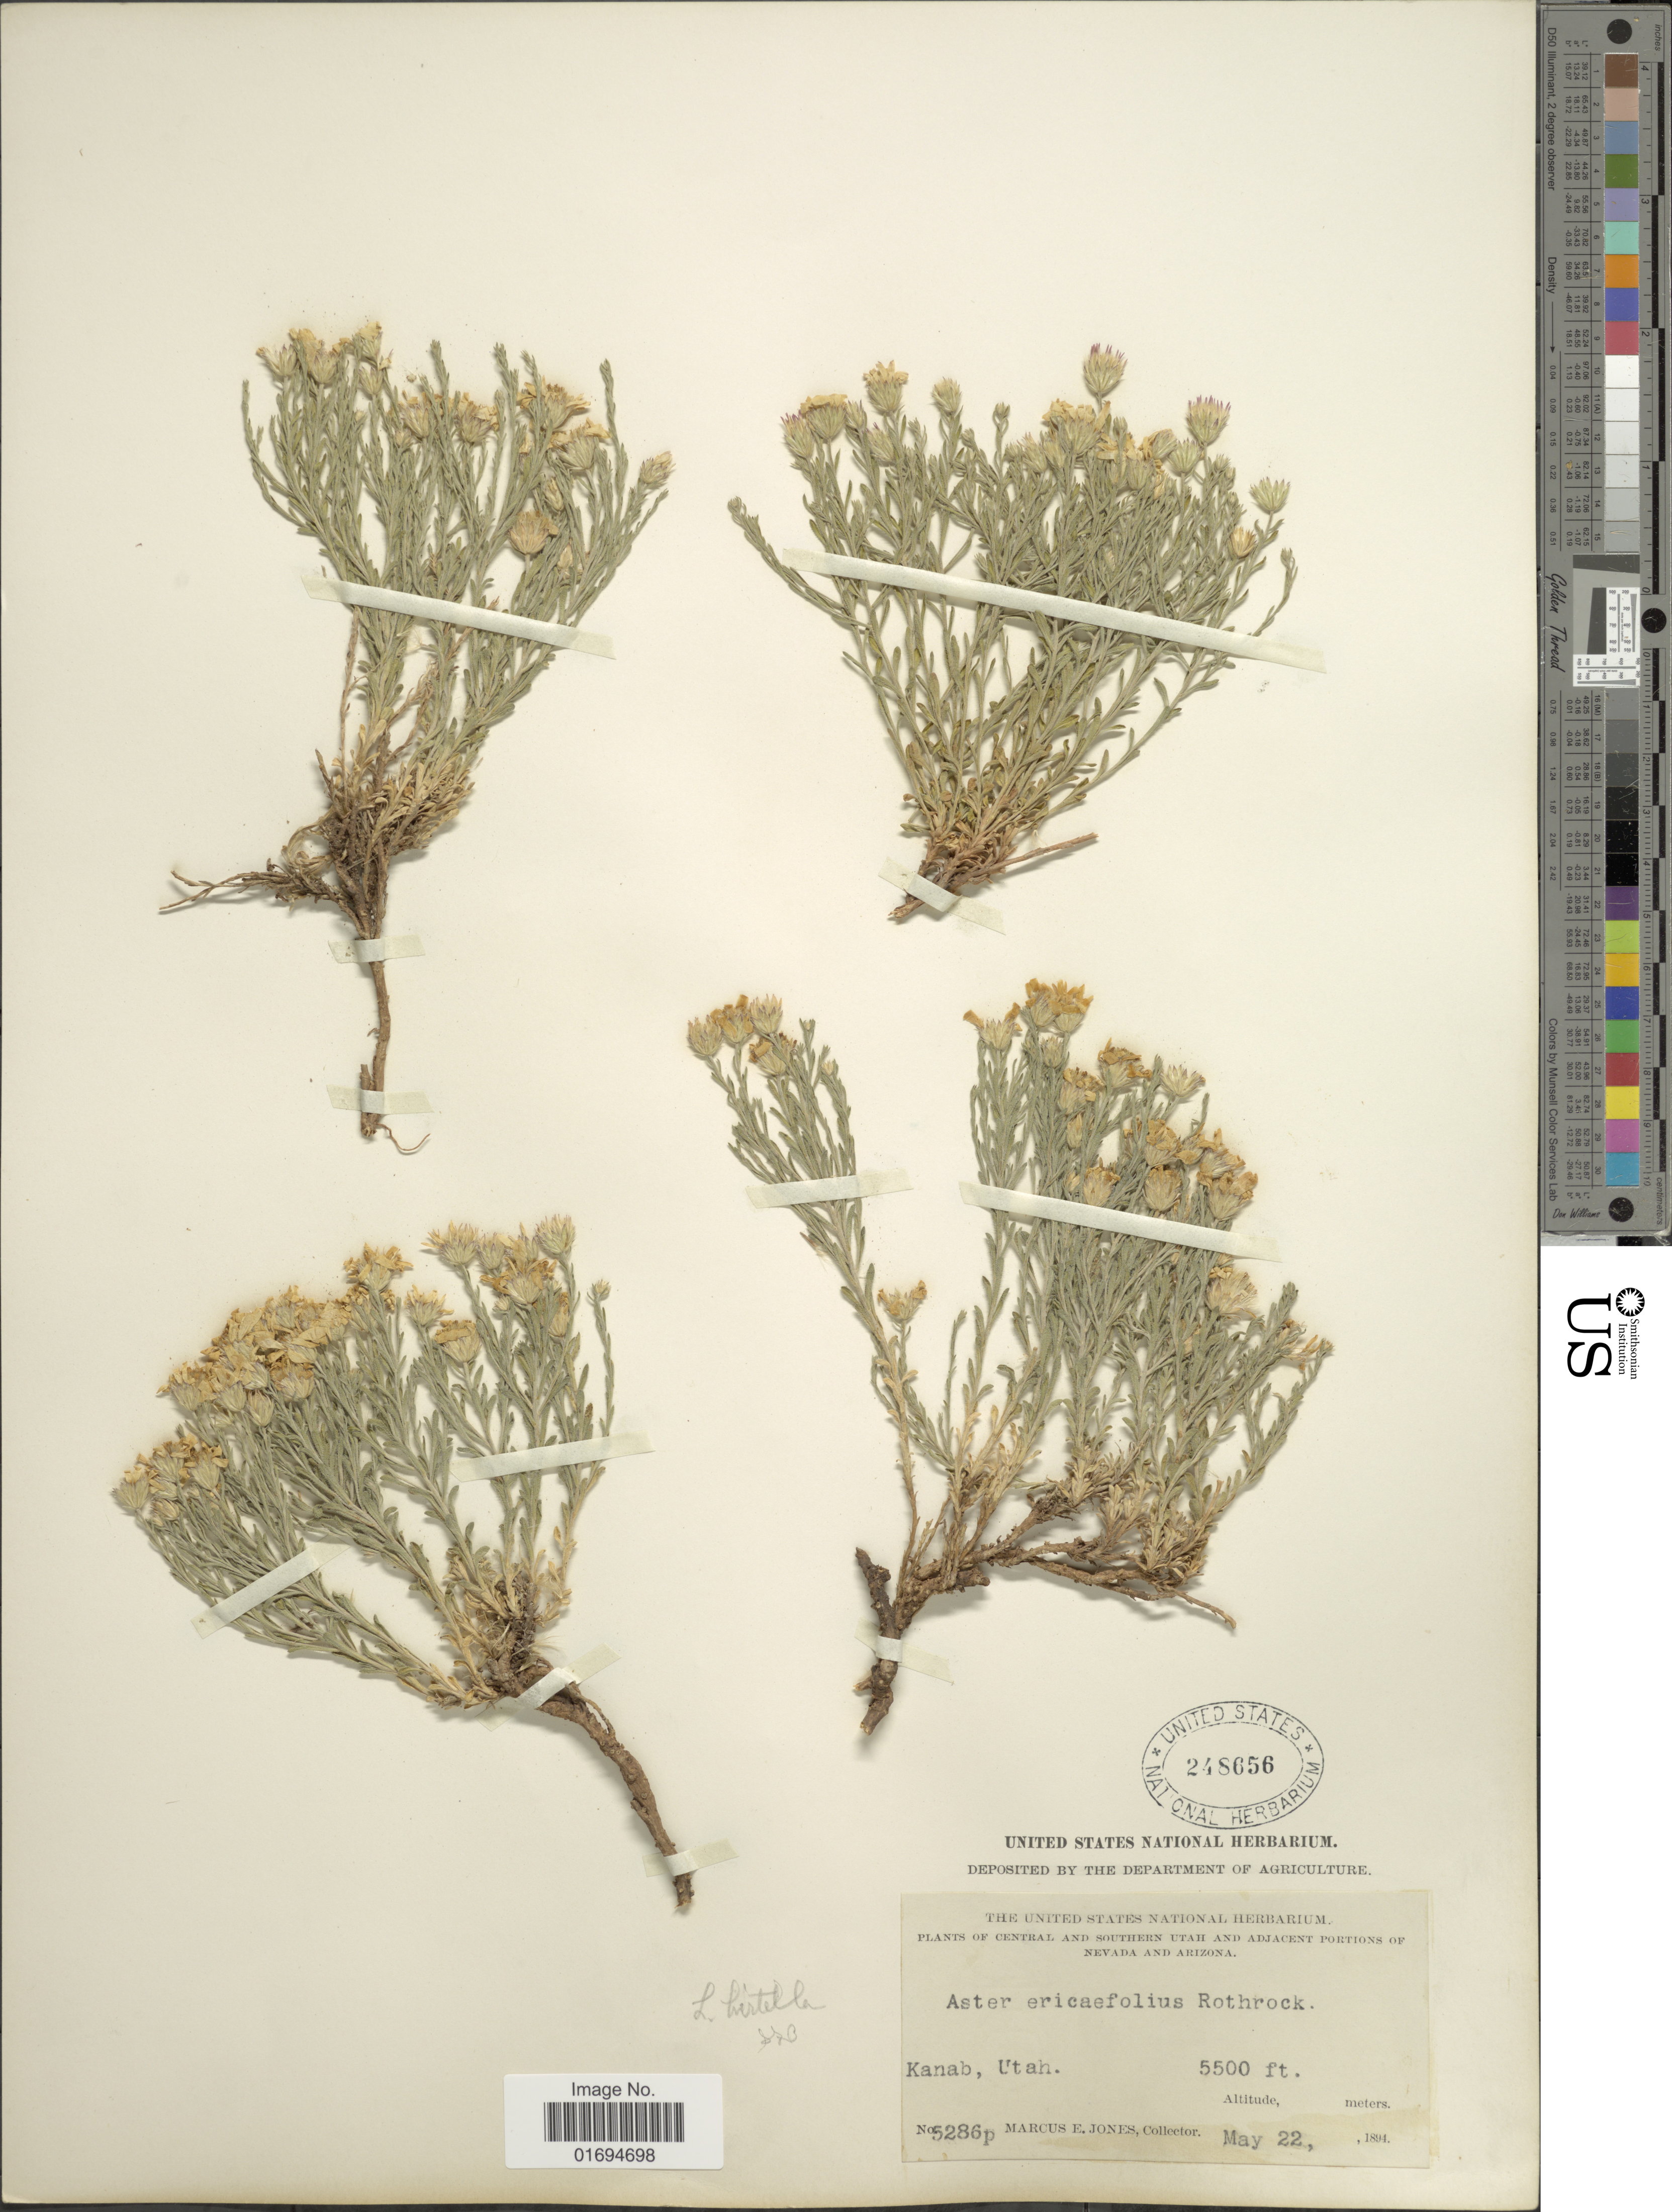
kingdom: Plantae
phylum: Tracheophyta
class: Magnoliopsida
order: Asterales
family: Asteraceae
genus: Chaetopappa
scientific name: Chaetopappa ericoides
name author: (Torr.) G.L. Nesom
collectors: M. E. Jones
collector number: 5286P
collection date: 1894-05-22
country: United States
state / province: Utah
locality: Kanab, Utah. Central and Southern Utah and Adjacent Portions of Nevada and Arizona.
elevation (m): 1676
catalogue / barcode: US 248656